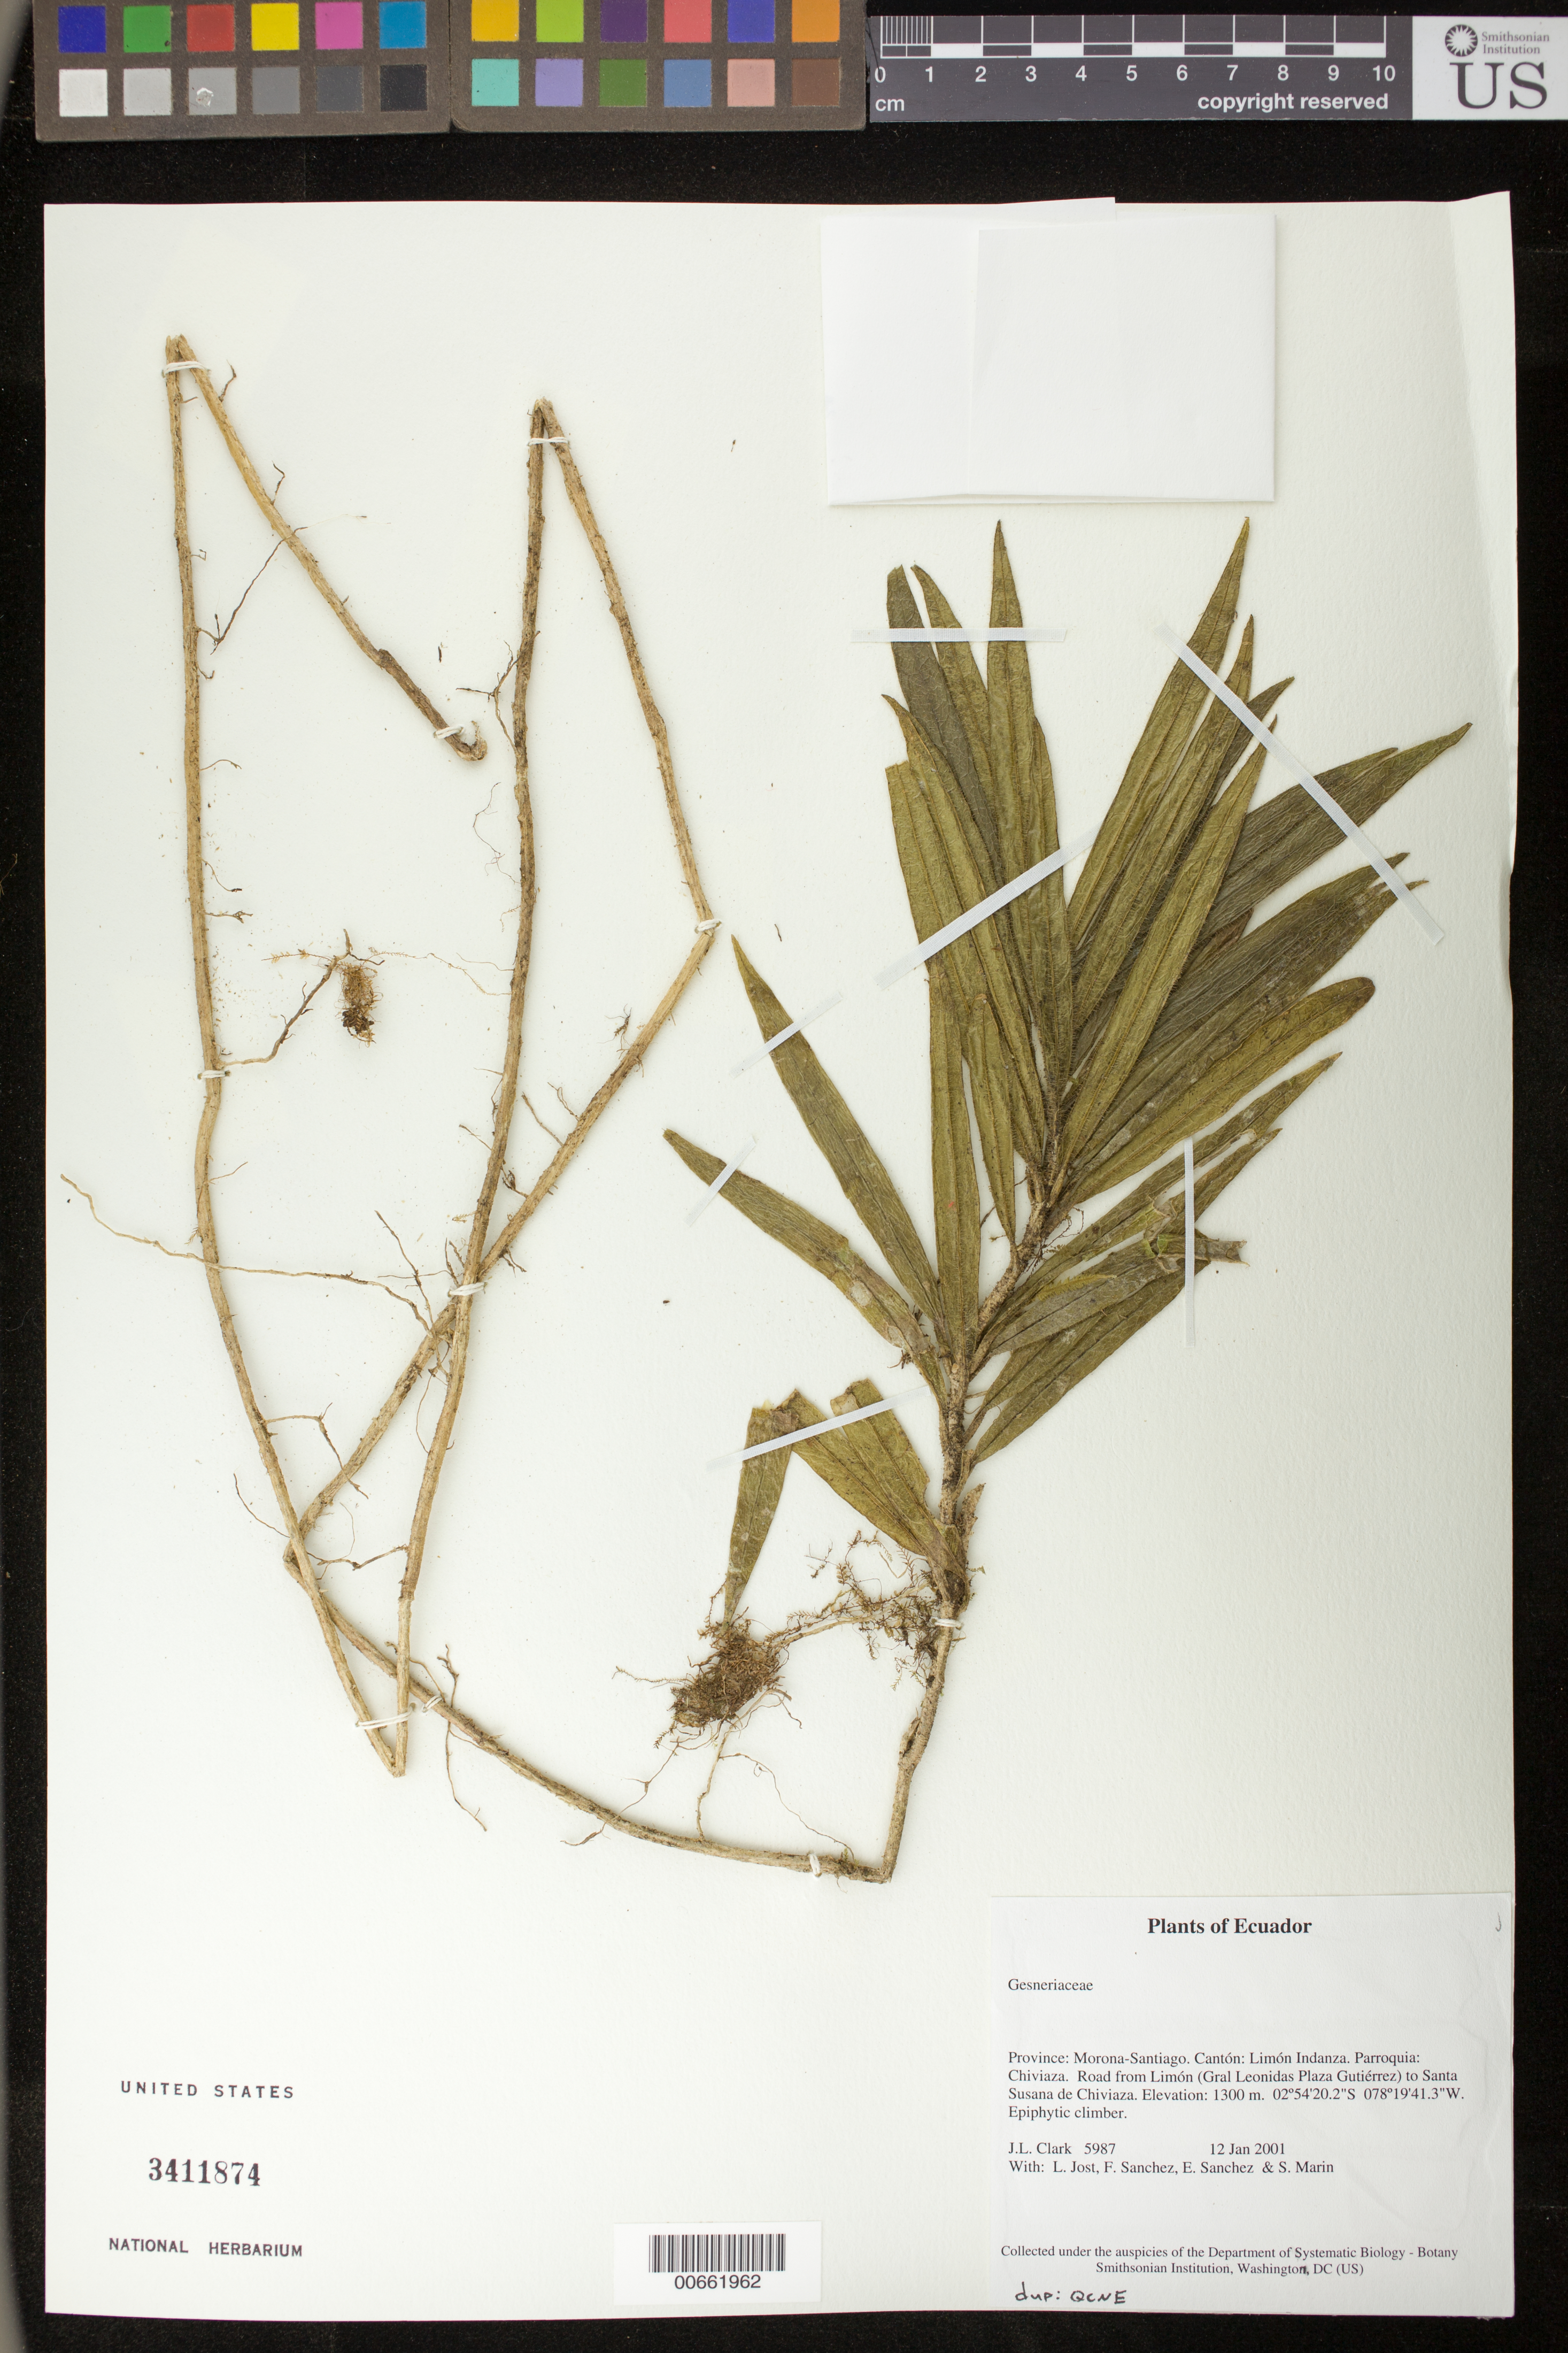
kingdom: Plantae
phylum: Tracheophyta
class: Magnoliopsida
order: Lamiales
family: Gesneriaceae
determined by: Skog, Laurence E.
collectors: J. L. Clark, L. Jost, F. Sanchez, E. Sanchez & S. Marin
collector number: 5987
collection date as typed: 12 Jan 2001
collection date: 2001-01-12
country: Ecuador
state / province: Morona-Santiago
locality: Cantón: Limón Indanza. Parroquia: Chiviaza. Road from Limón (Gral Leonidas Plaza Gutiérrez) to Santa Susana de Chiviaza.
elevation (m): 1300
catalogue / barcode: US 3411874